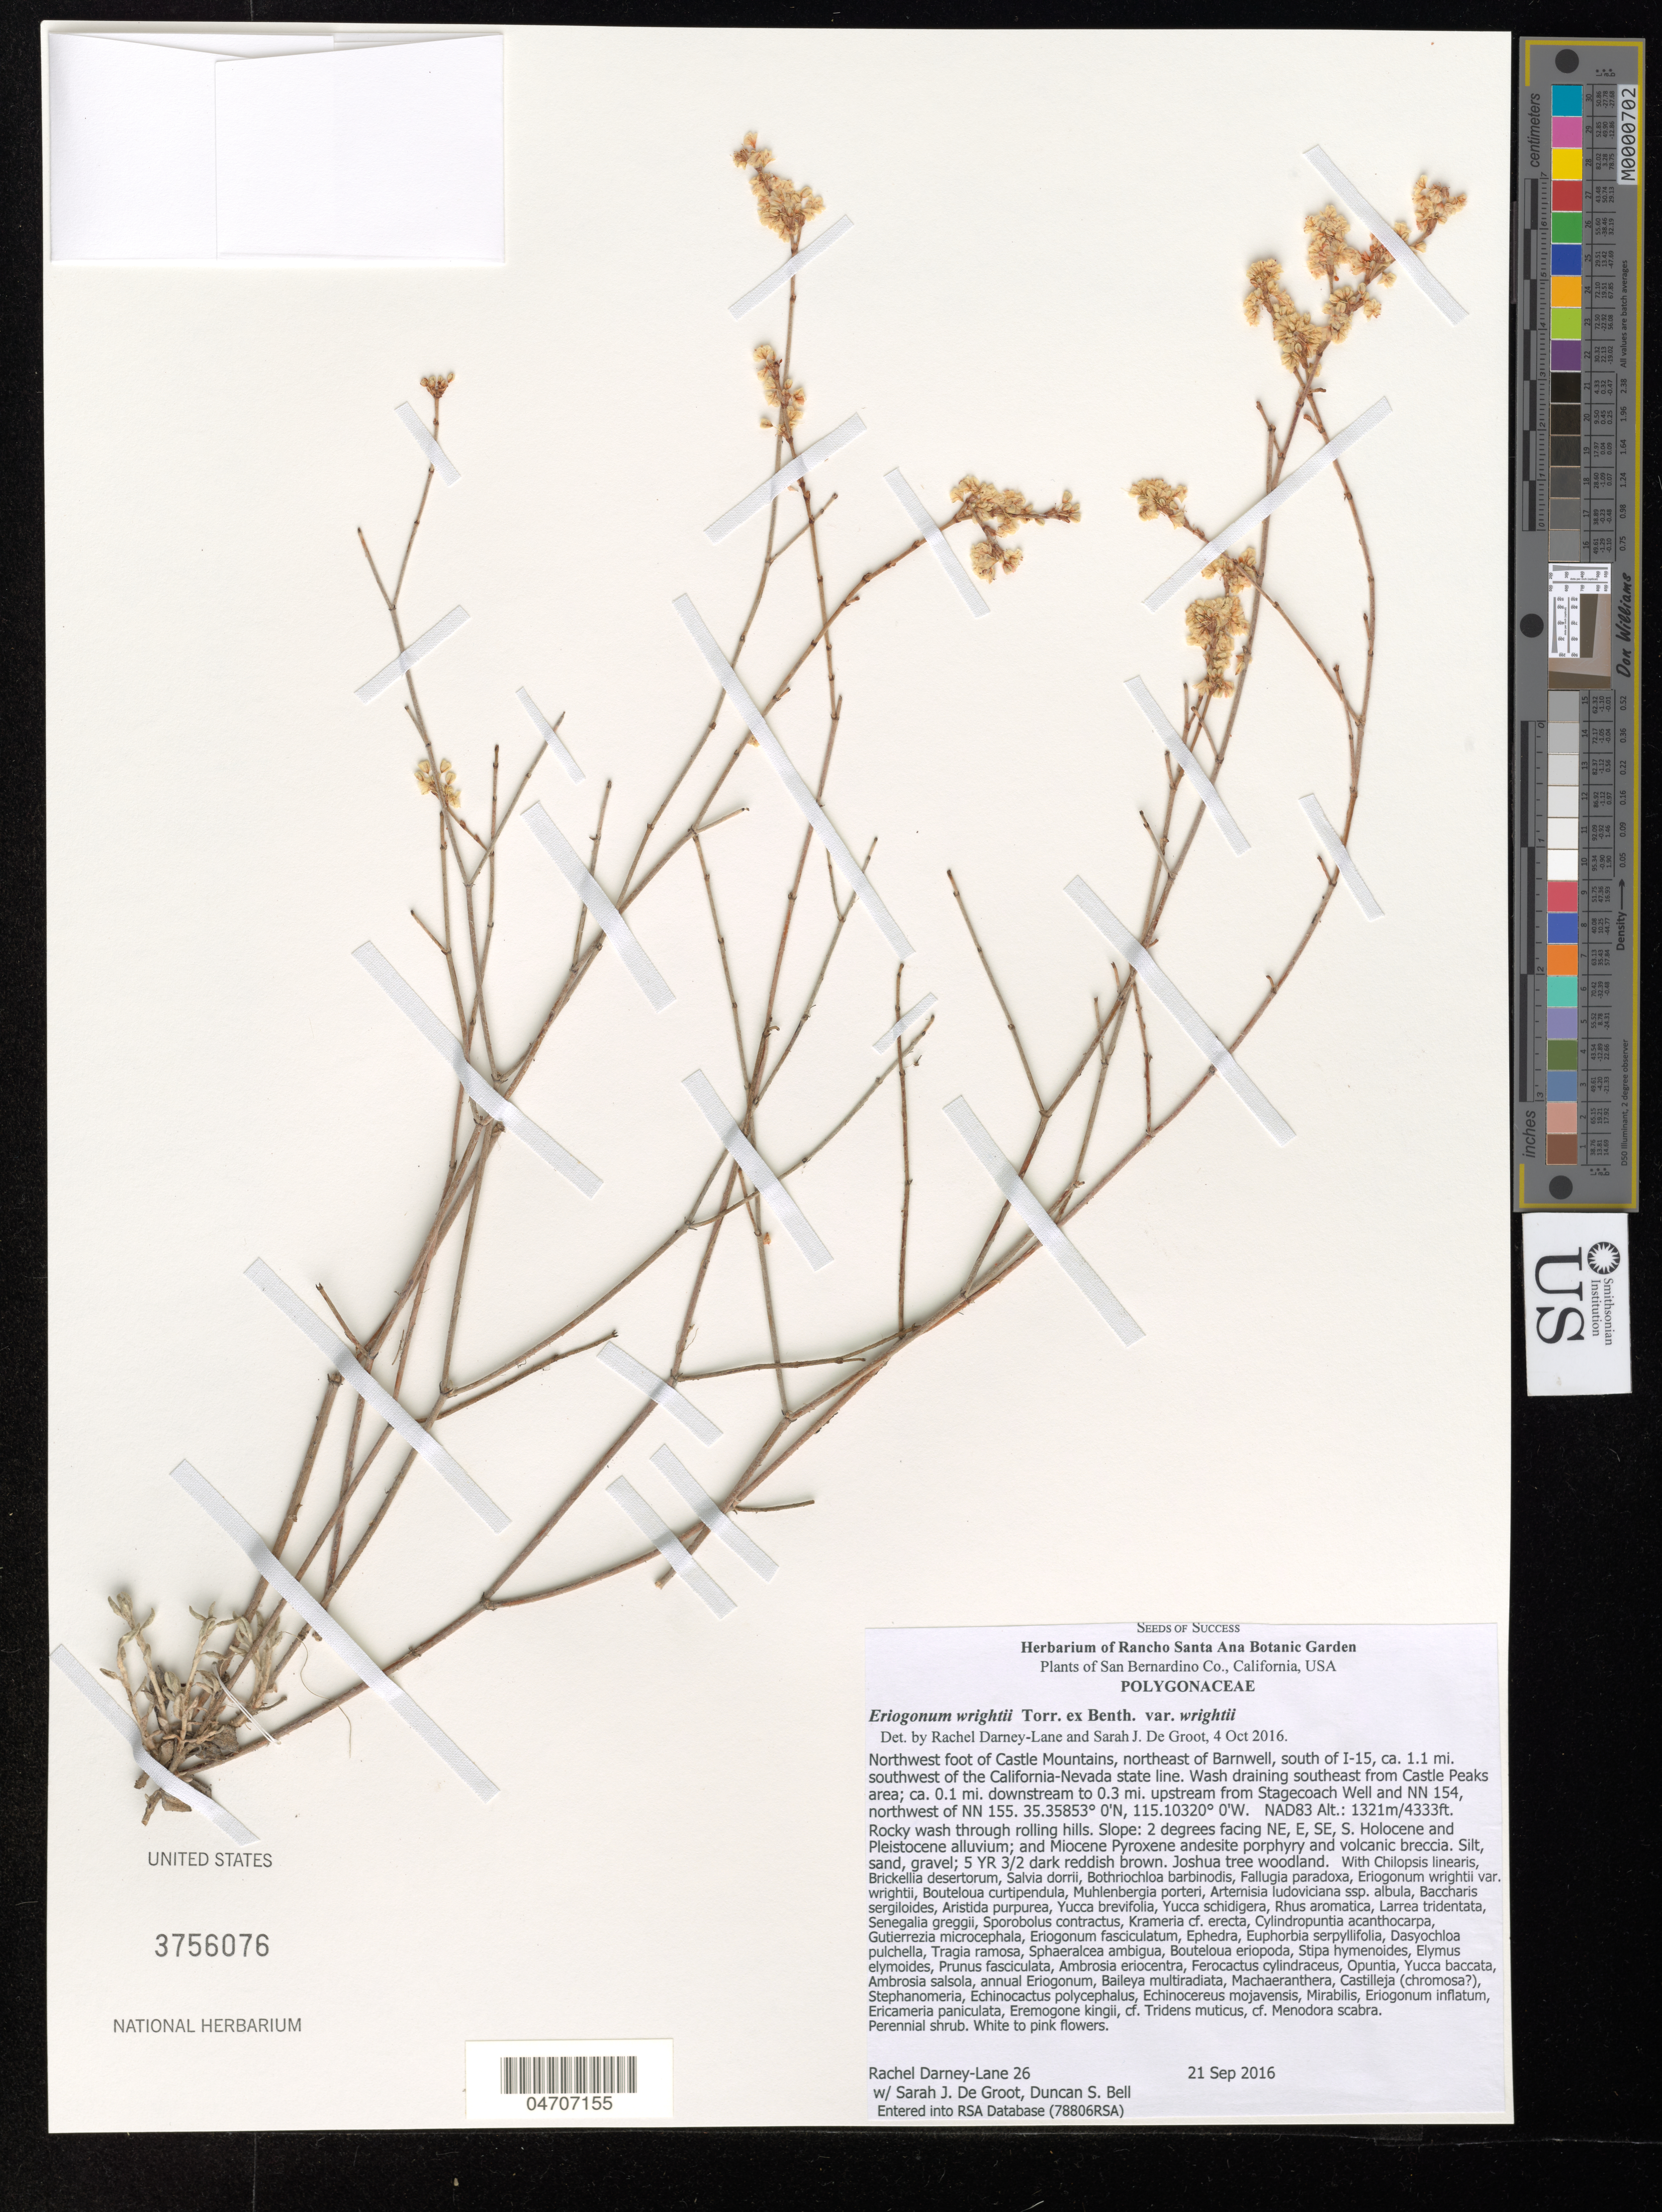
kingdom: Plantae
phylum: Tracheophyta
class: Magnoliopsida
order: Caryophyllales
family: Polygonaceae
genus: Eriogonum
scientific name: Eriogonum wrightii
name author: Torr. ex Benth. in DC.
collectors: R. Darney-Lane, S. De Groot & D. S. Bell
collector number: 26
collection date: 2016-09-21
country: United States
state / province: California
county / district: San Bernardino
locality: San Bernardino Co. Northwest foot of Castle Mountains, northeast of Barnwell, south of I-15, ca. 1.1 mi. southwest of the California-Nevada state line. Wash draining southeast from Castle Peaks area; ca. 0.1 mi. downstream to 0.3 mi. upstream from Stagecoach Well and NN 154, northwest of NN 155. NAD83.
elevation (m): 1321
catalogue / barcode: US 3756076